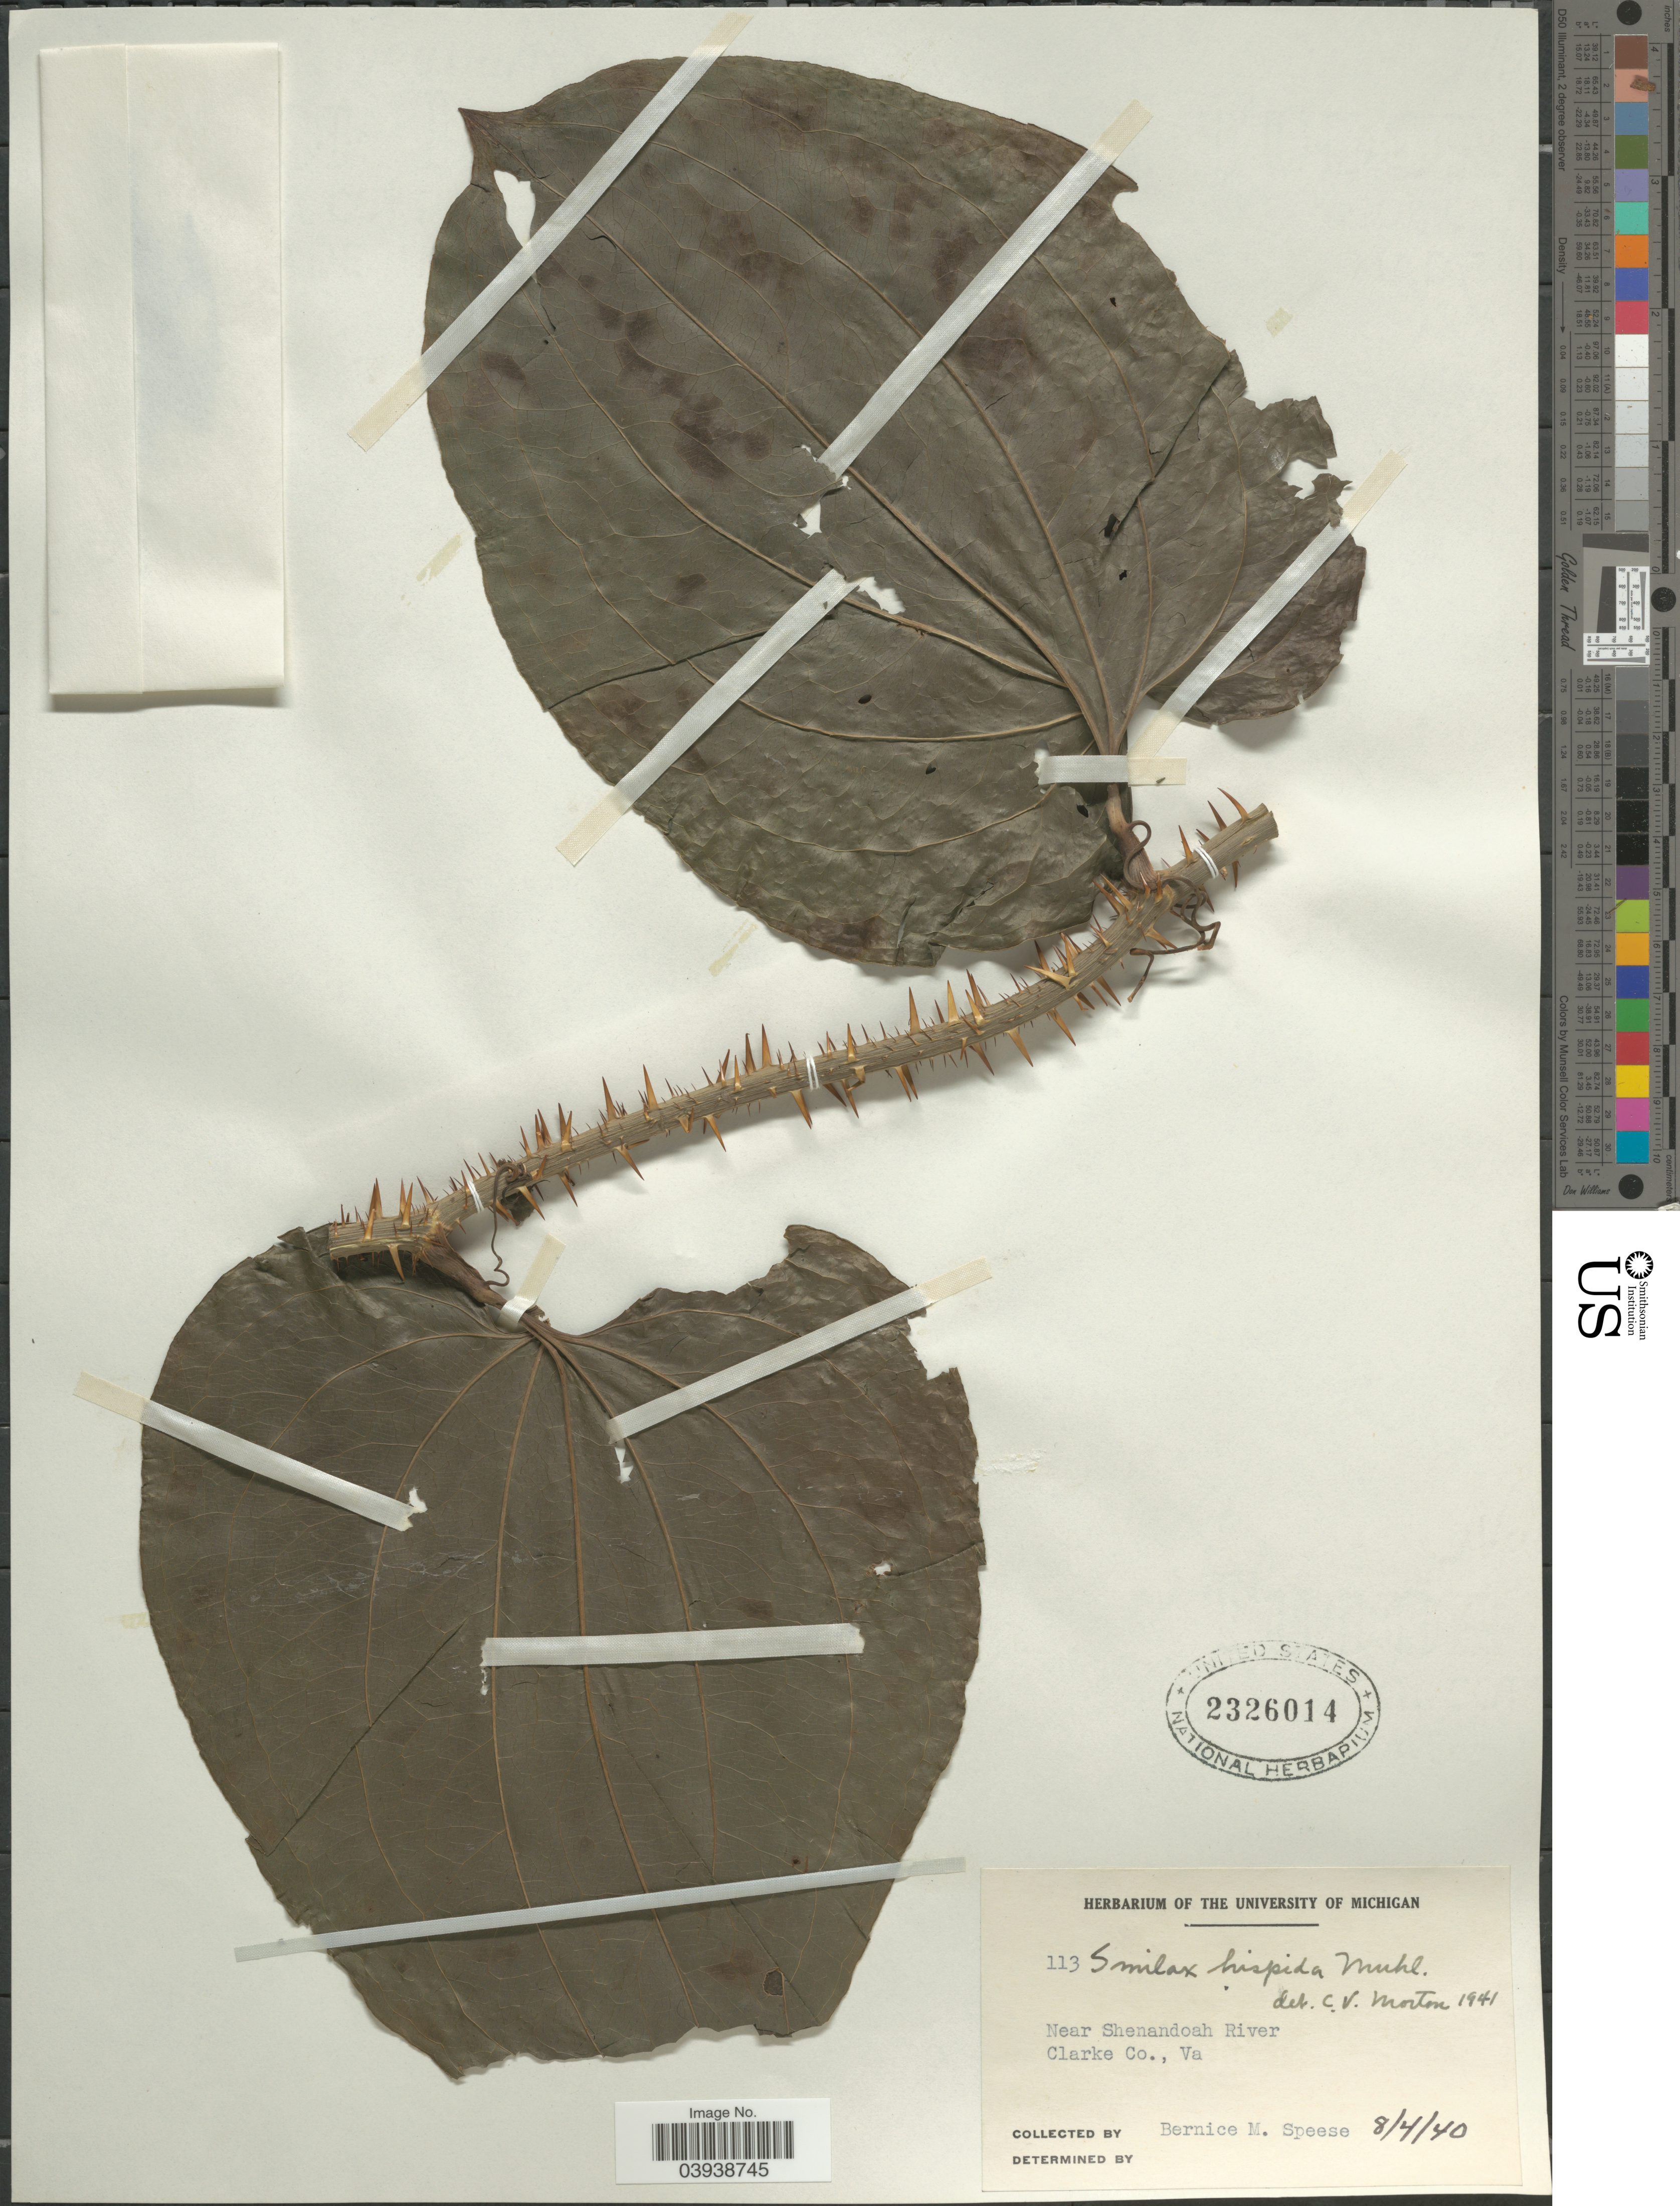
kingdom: Plantae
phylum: Tracheophyta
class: Liliopsida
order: Liliales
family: Smilacaceae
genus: Smilax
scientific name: Smilax hispida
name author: Raf.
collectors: B. Speese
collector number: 113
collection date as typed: Transcribed d/m/y: 4/8/40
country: United States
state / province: Virginia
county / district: Clarke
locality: Near Shenandoah River. Clarke Co.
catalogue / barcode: US 2326014